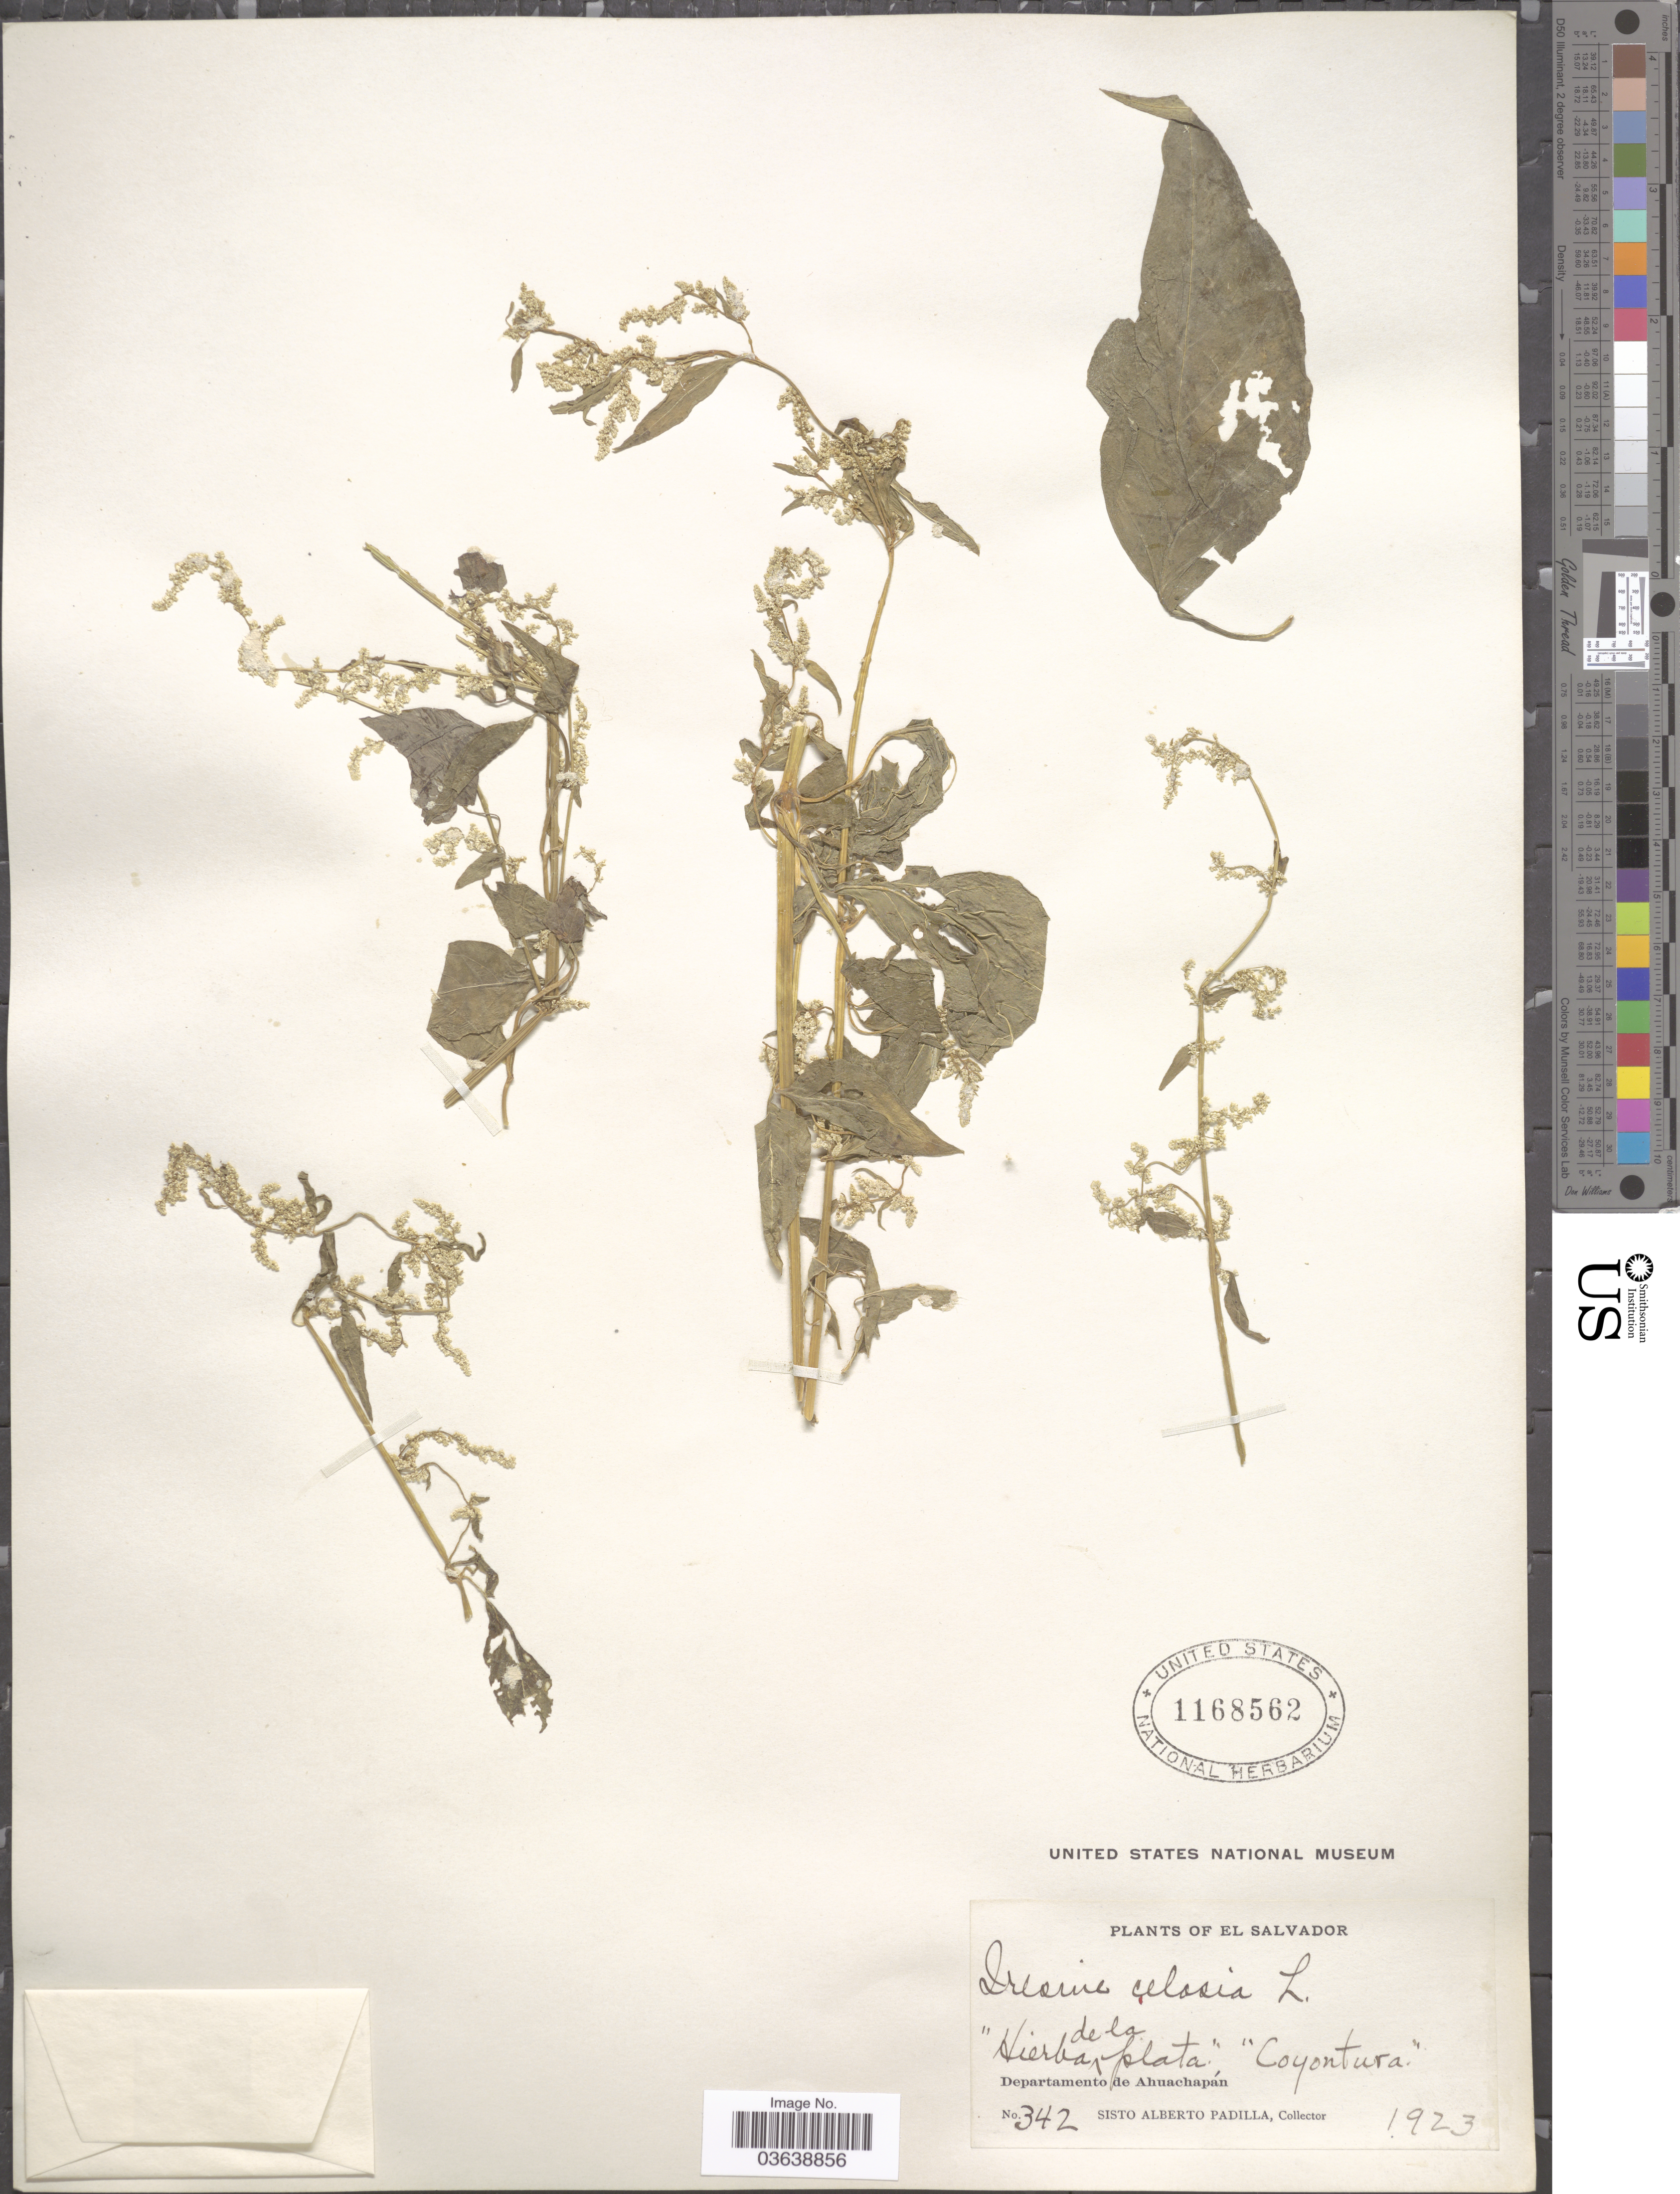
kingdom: Plantae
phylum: Tracheophyta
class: Magnoliopsida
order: Caryophyllales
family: Amaranthaceae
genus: Iresine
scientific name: Iresine diffusa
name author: Humb. & Bonpl. ex Willd.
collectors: S. A. Padilla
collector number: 342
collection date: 1923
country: El Salvador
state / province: Ahuachapan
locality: Departamento de Ahuachapán.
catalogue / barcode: US 1168562